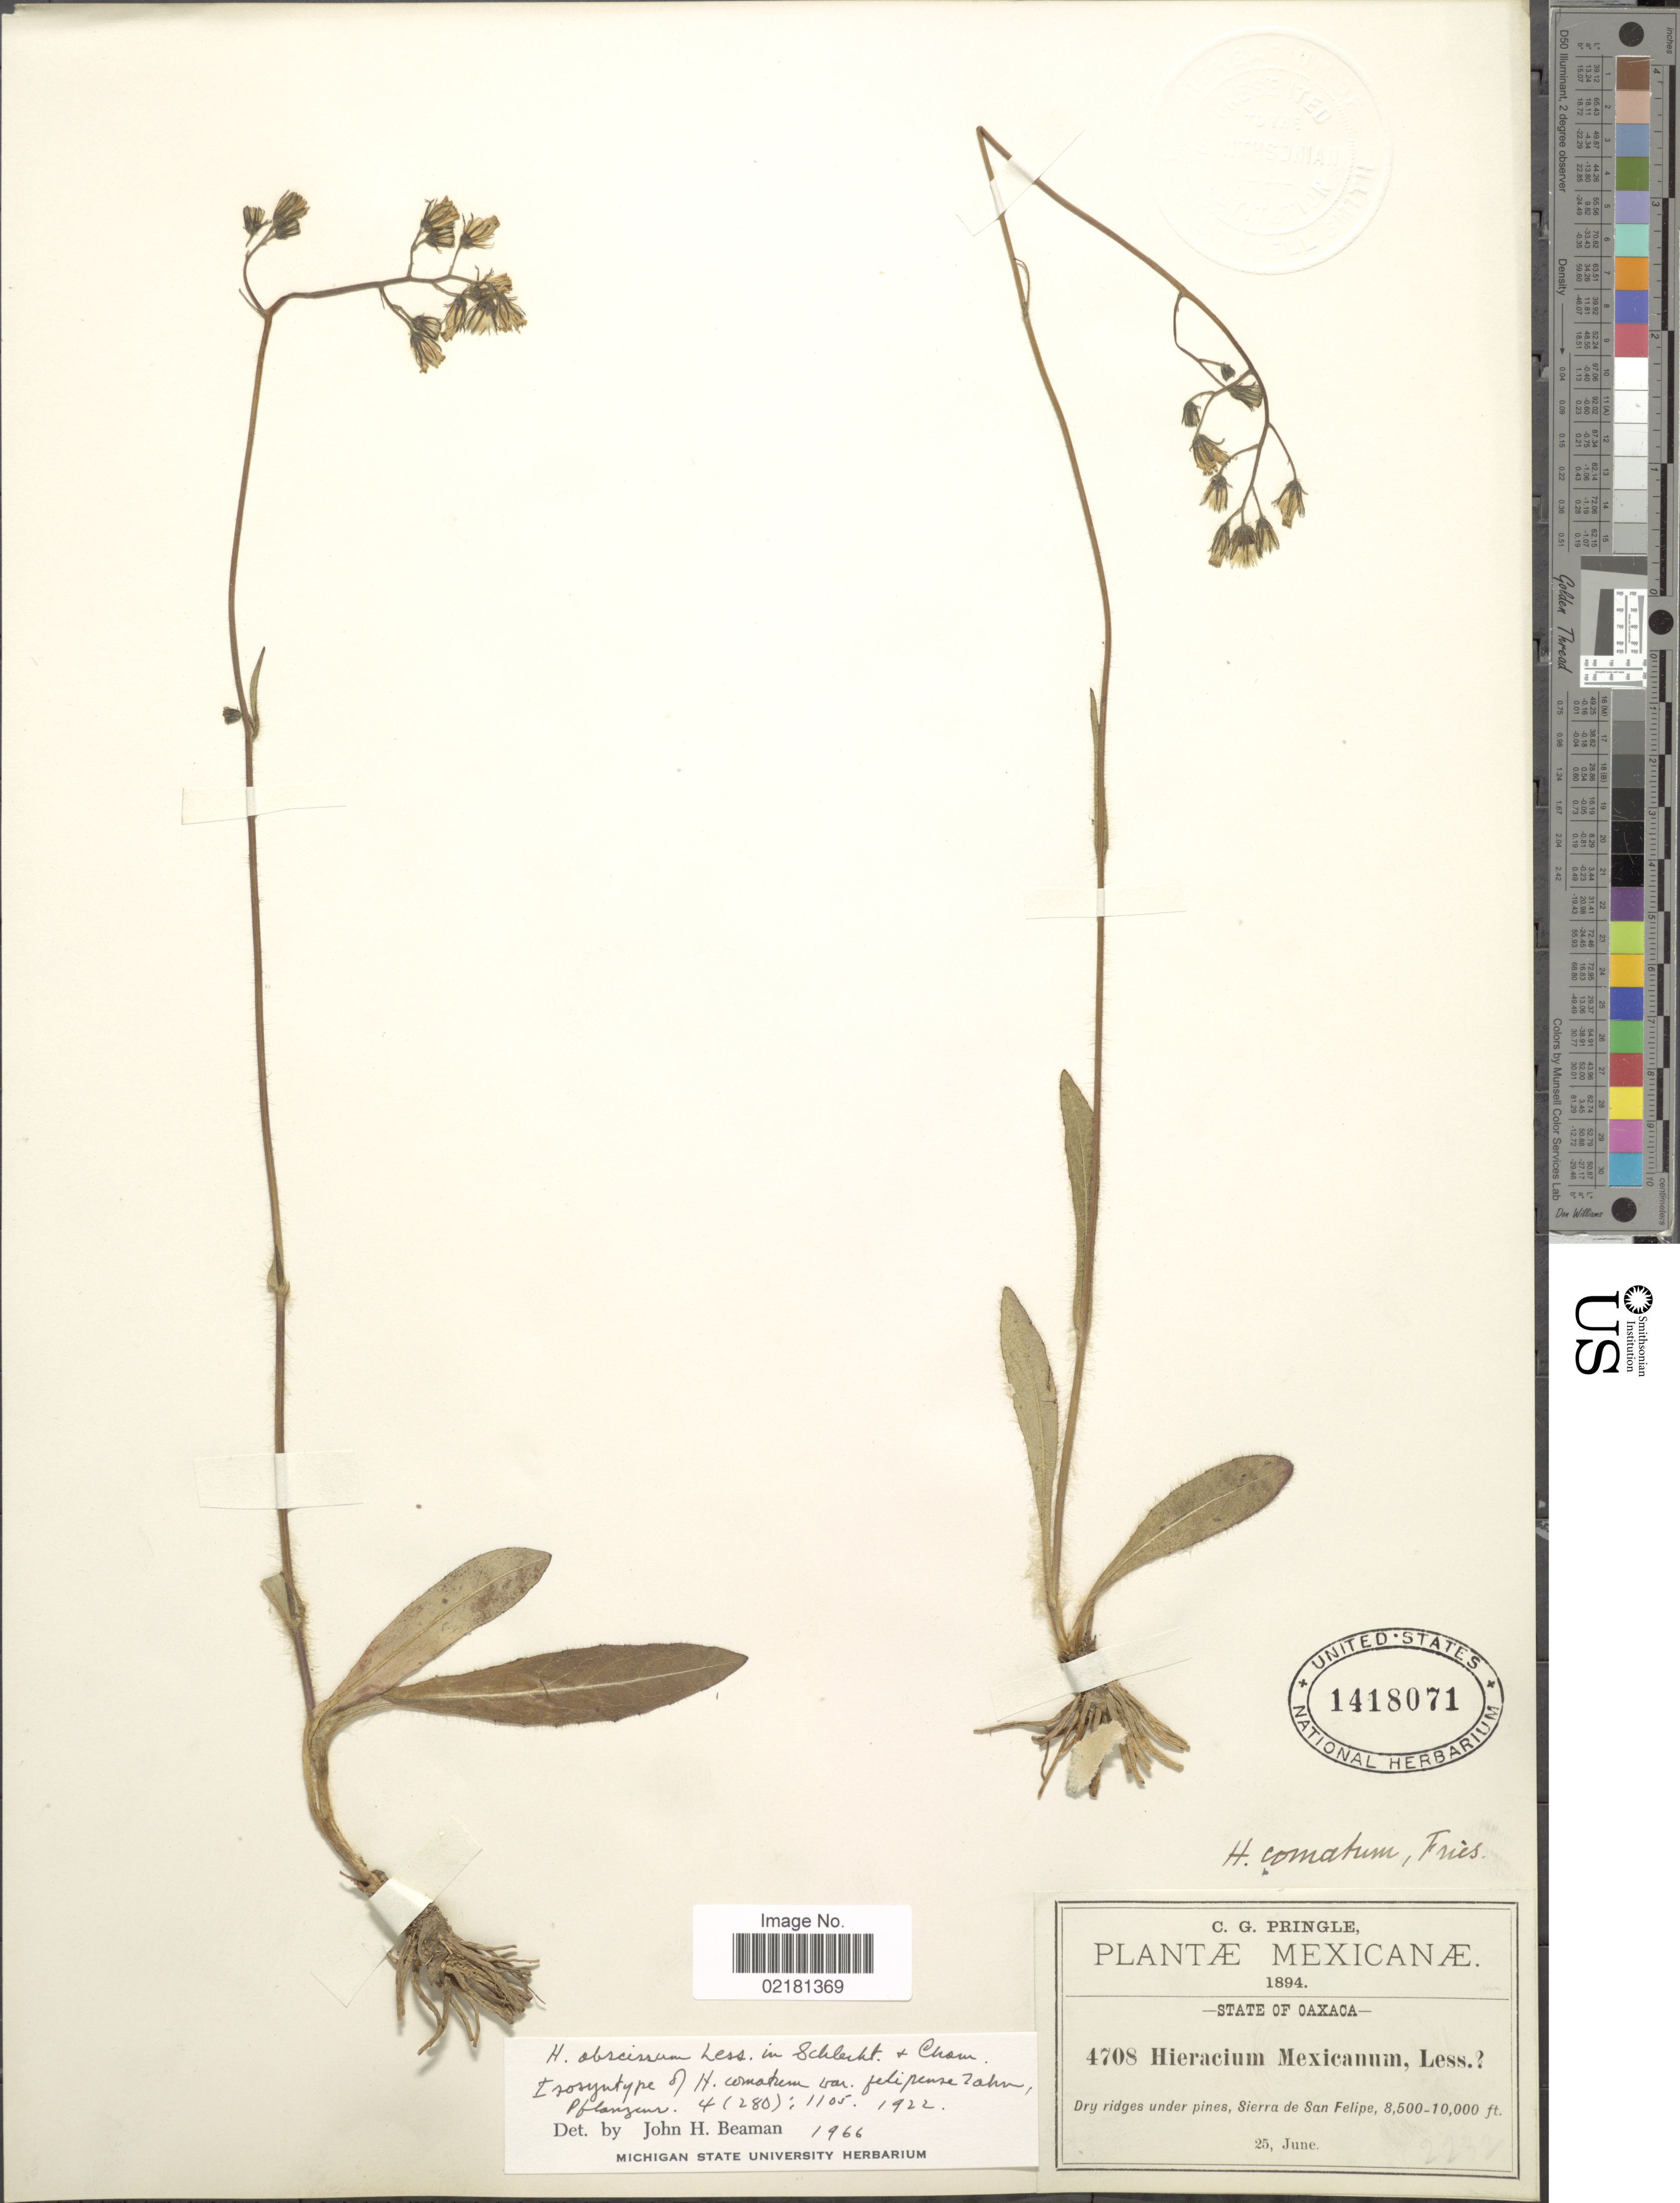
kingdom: Plantae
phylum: Tracheophyta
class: Magnoliopsida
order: Asterales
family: Asteraceae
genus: Hieracium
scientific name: Hieracium abscissum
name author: Less.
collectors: C. G. Pringle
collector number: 4708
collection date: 1894-06-25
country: Mexico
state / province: Oaxaca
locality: Dry ridges under pines, Sierra de San Felipe.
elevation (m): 2591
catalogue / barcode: US 1418071